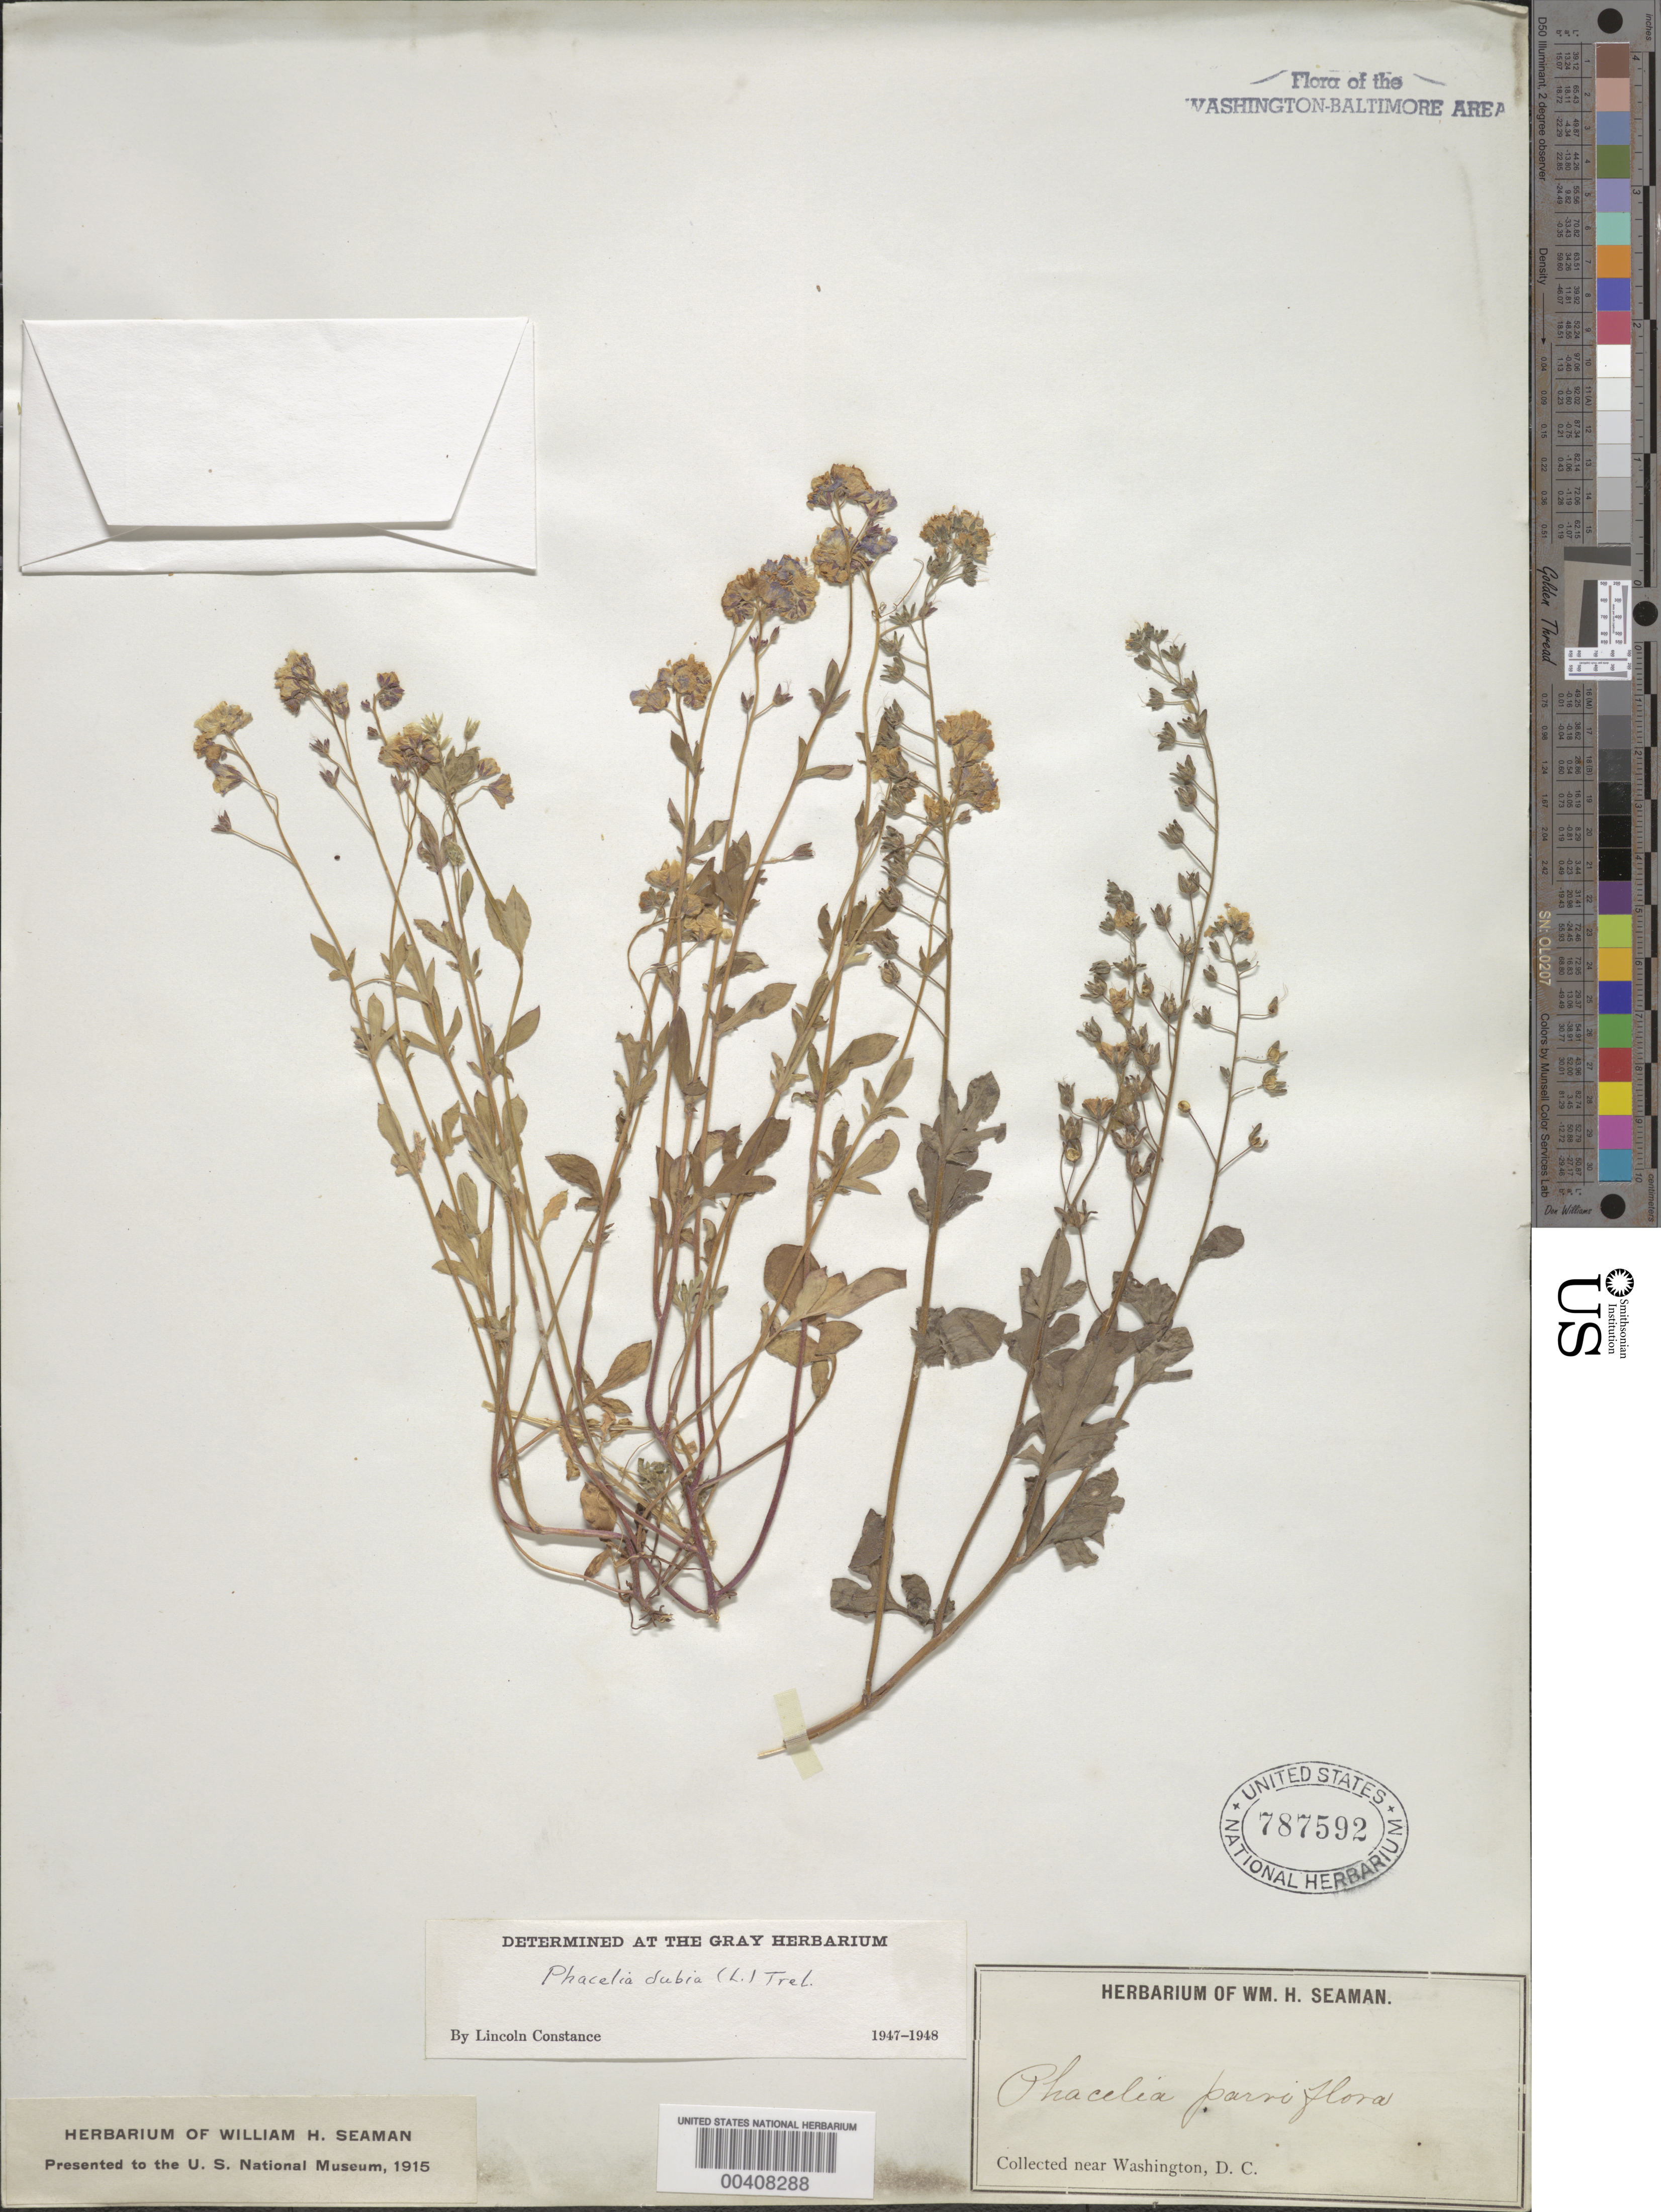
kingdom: Plantae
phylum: Tracheophyta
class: Magnoliopsida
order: Boraginales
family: Hydrophyllaceae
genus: Phacelia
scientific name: Phacelia dubia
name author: (L.) Trel.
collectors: W. Seaman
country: United States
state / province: District of Columbia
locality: Washington DC area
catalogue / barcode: US 787592